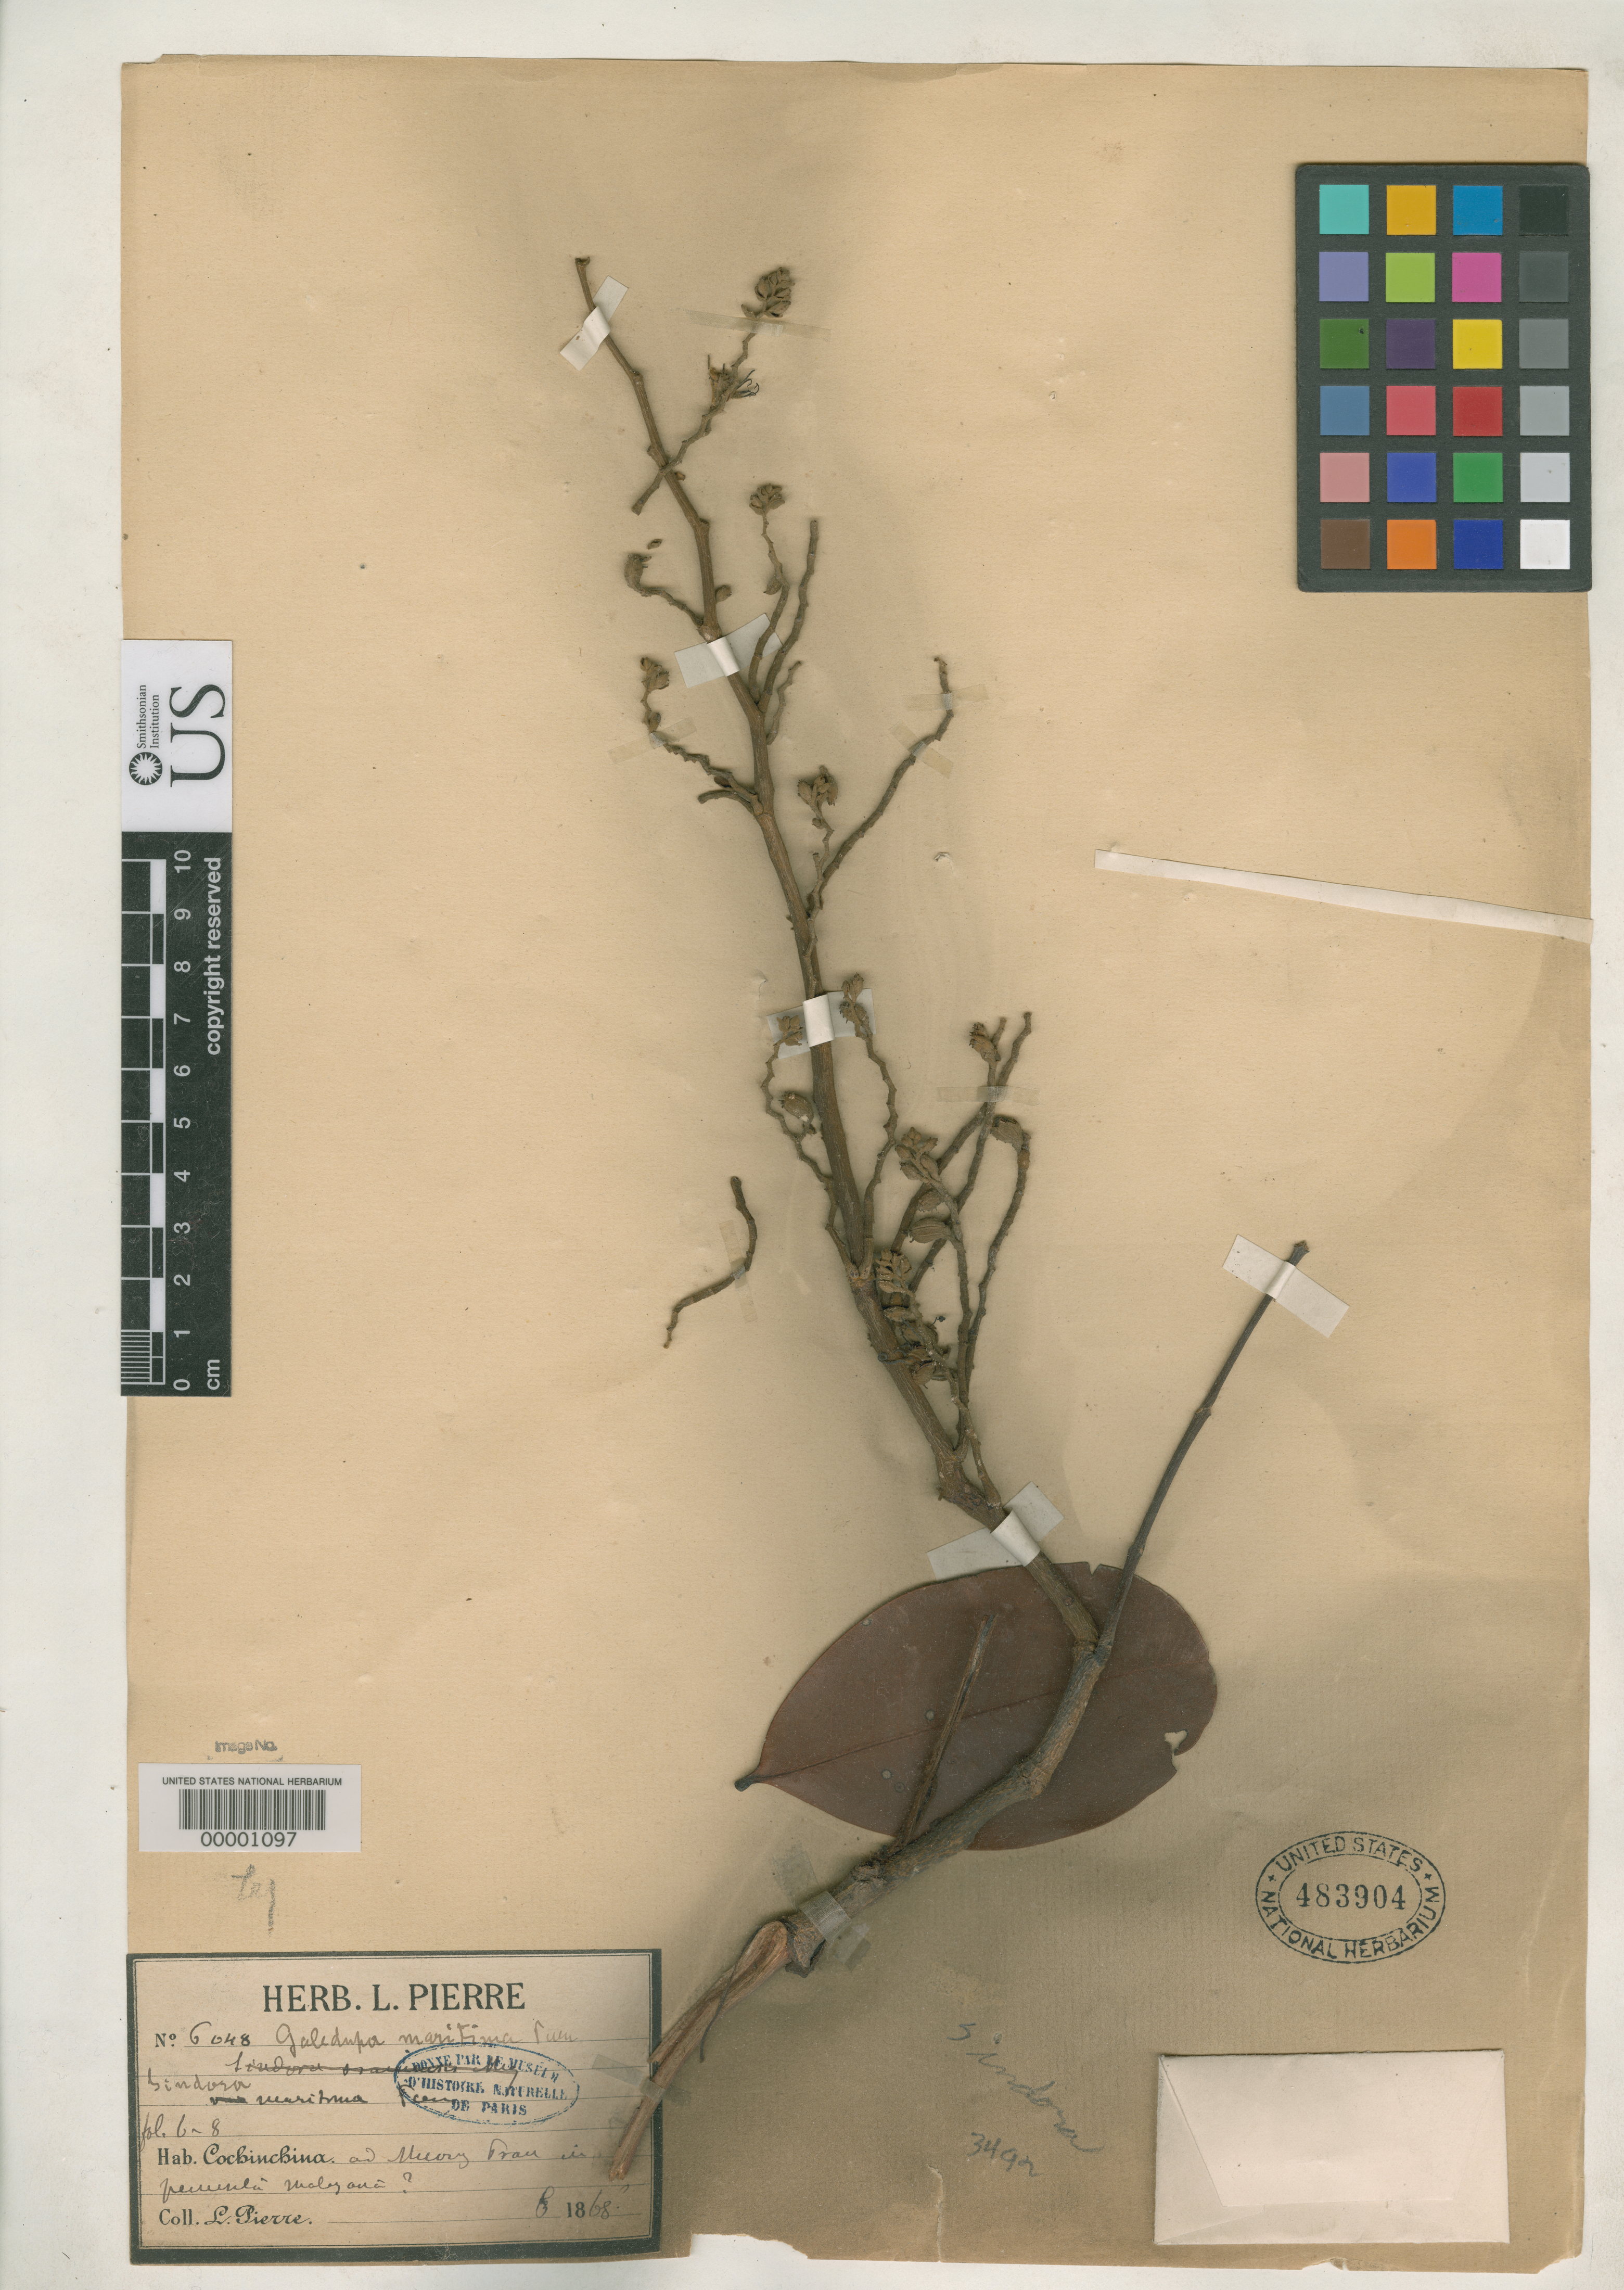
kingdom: Plantae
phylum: Tracheophyta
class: Magnoliopsida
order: Fabales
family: Fabaceae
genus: Sindora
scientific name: Sindora maritima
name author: Pierre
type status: Type Collection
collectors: J. Pierre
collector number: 6048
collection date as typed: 1868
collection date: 1868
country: Vietnam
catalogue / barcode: US 483904